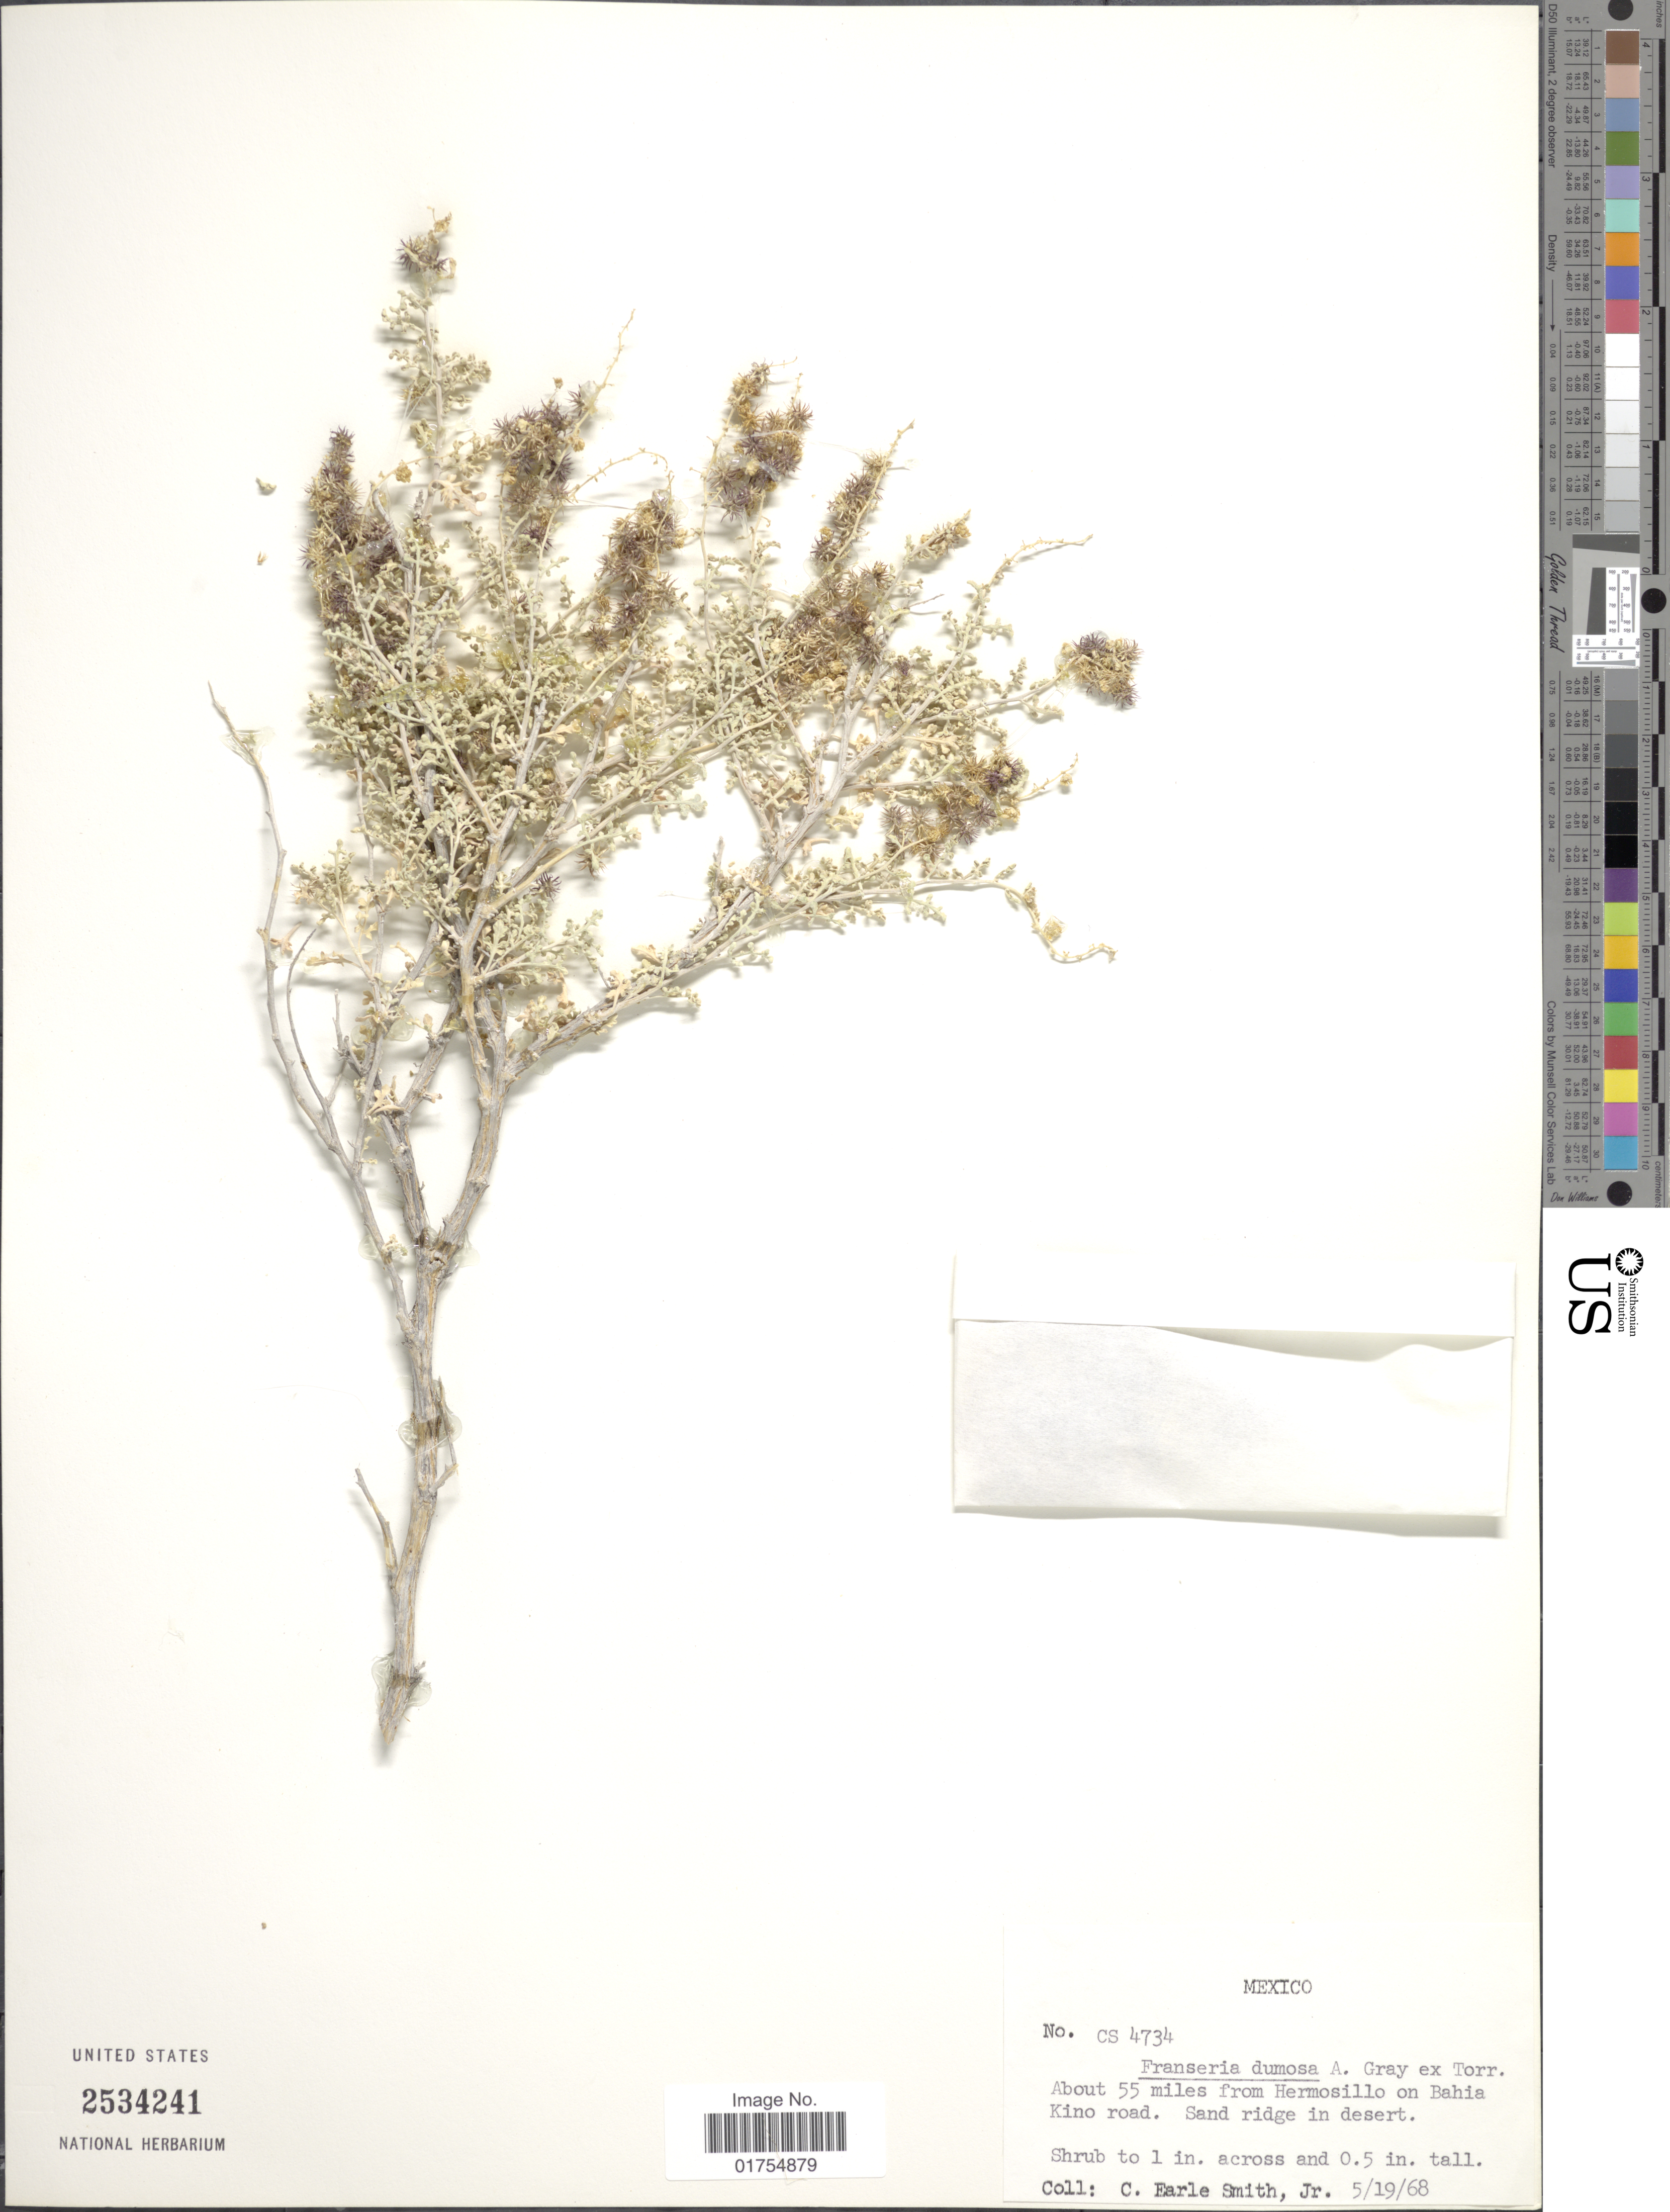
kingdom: Plantae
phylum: Tracheophyta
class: Magnoliopsida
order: Asterales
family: Asteraceae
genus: Franseria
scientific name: Franseria dumosa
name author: A. Gray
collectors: C. E. Smith Jr.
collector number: CS 4734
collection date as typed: Transcribed d/m/y: 19/5/68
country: Mexico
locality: About 55 miles from Hermosillo on Bahia Kino road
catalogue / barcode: US 2534241